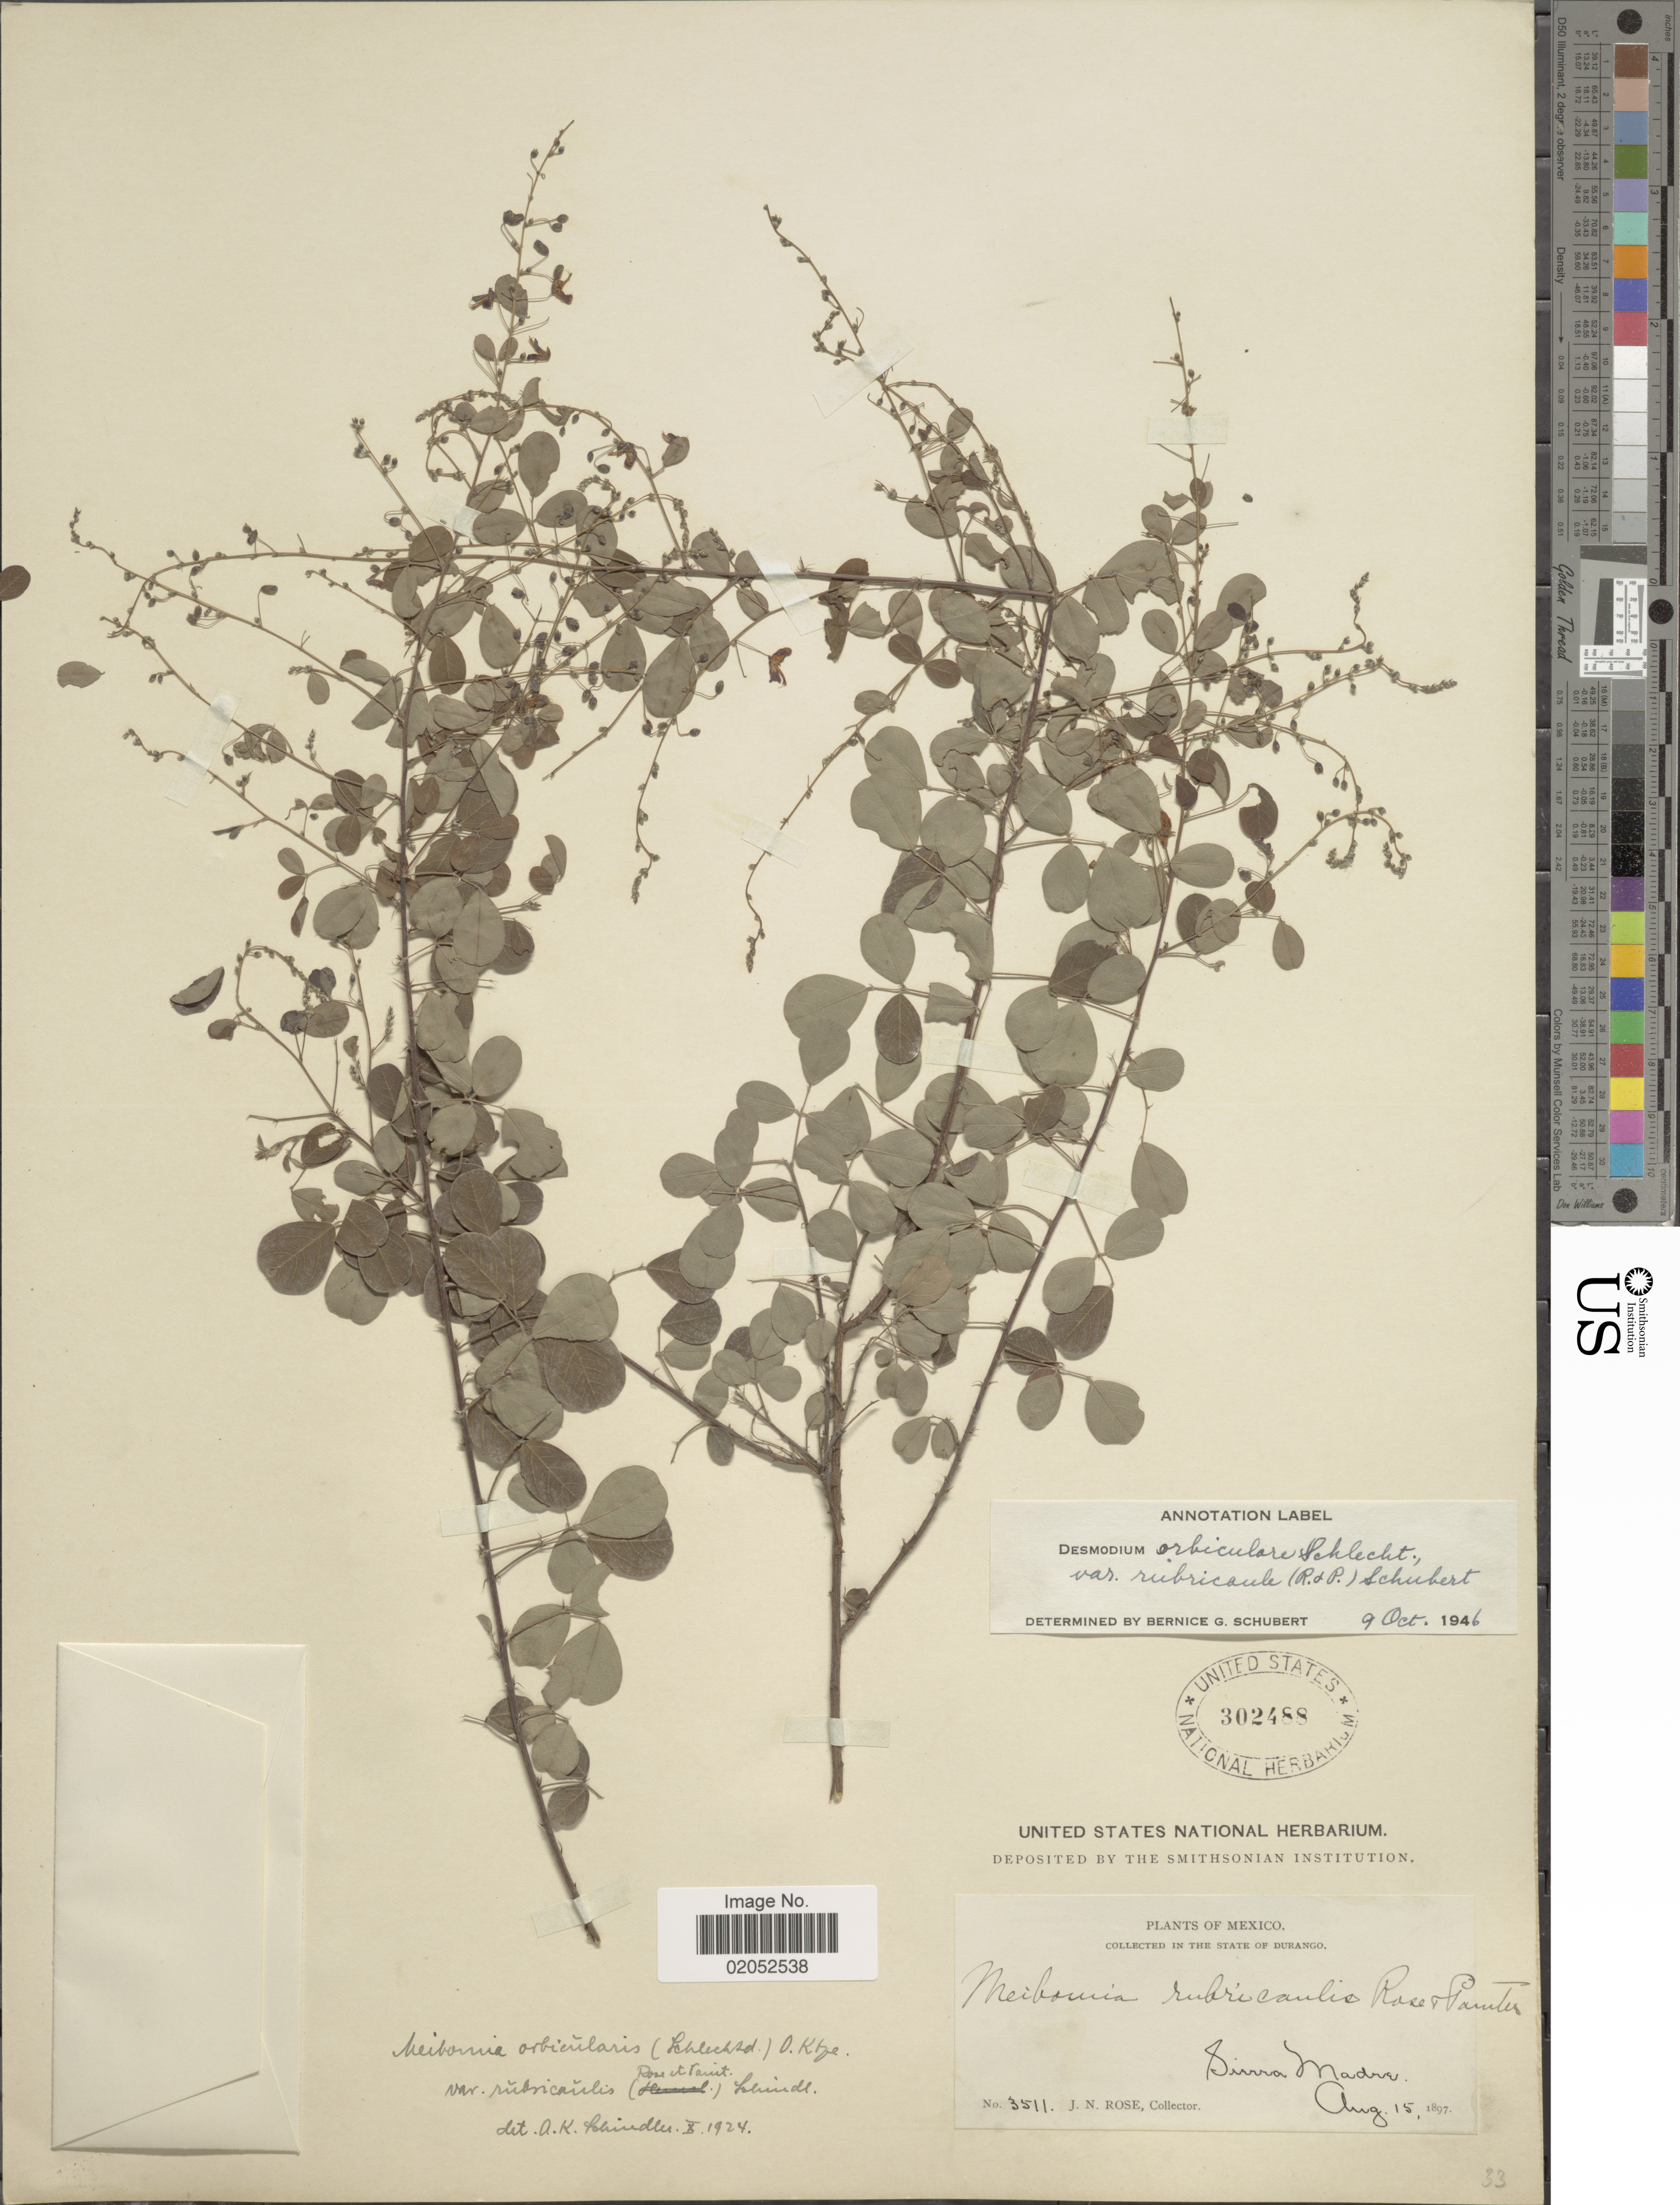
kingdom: Plantae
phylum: Tracheophyta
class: Magnoliopsida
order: Fabales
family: Fabaceae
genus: Desmodium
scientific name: Desmodium orbiculare var. rubricaule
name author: Schltdl.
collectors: J. N. Rose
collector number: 3511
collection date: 1897-08-15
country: Mexico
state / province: Durango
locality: Mexico, State of Durango, Sierra Madre.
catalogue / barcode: US 302488